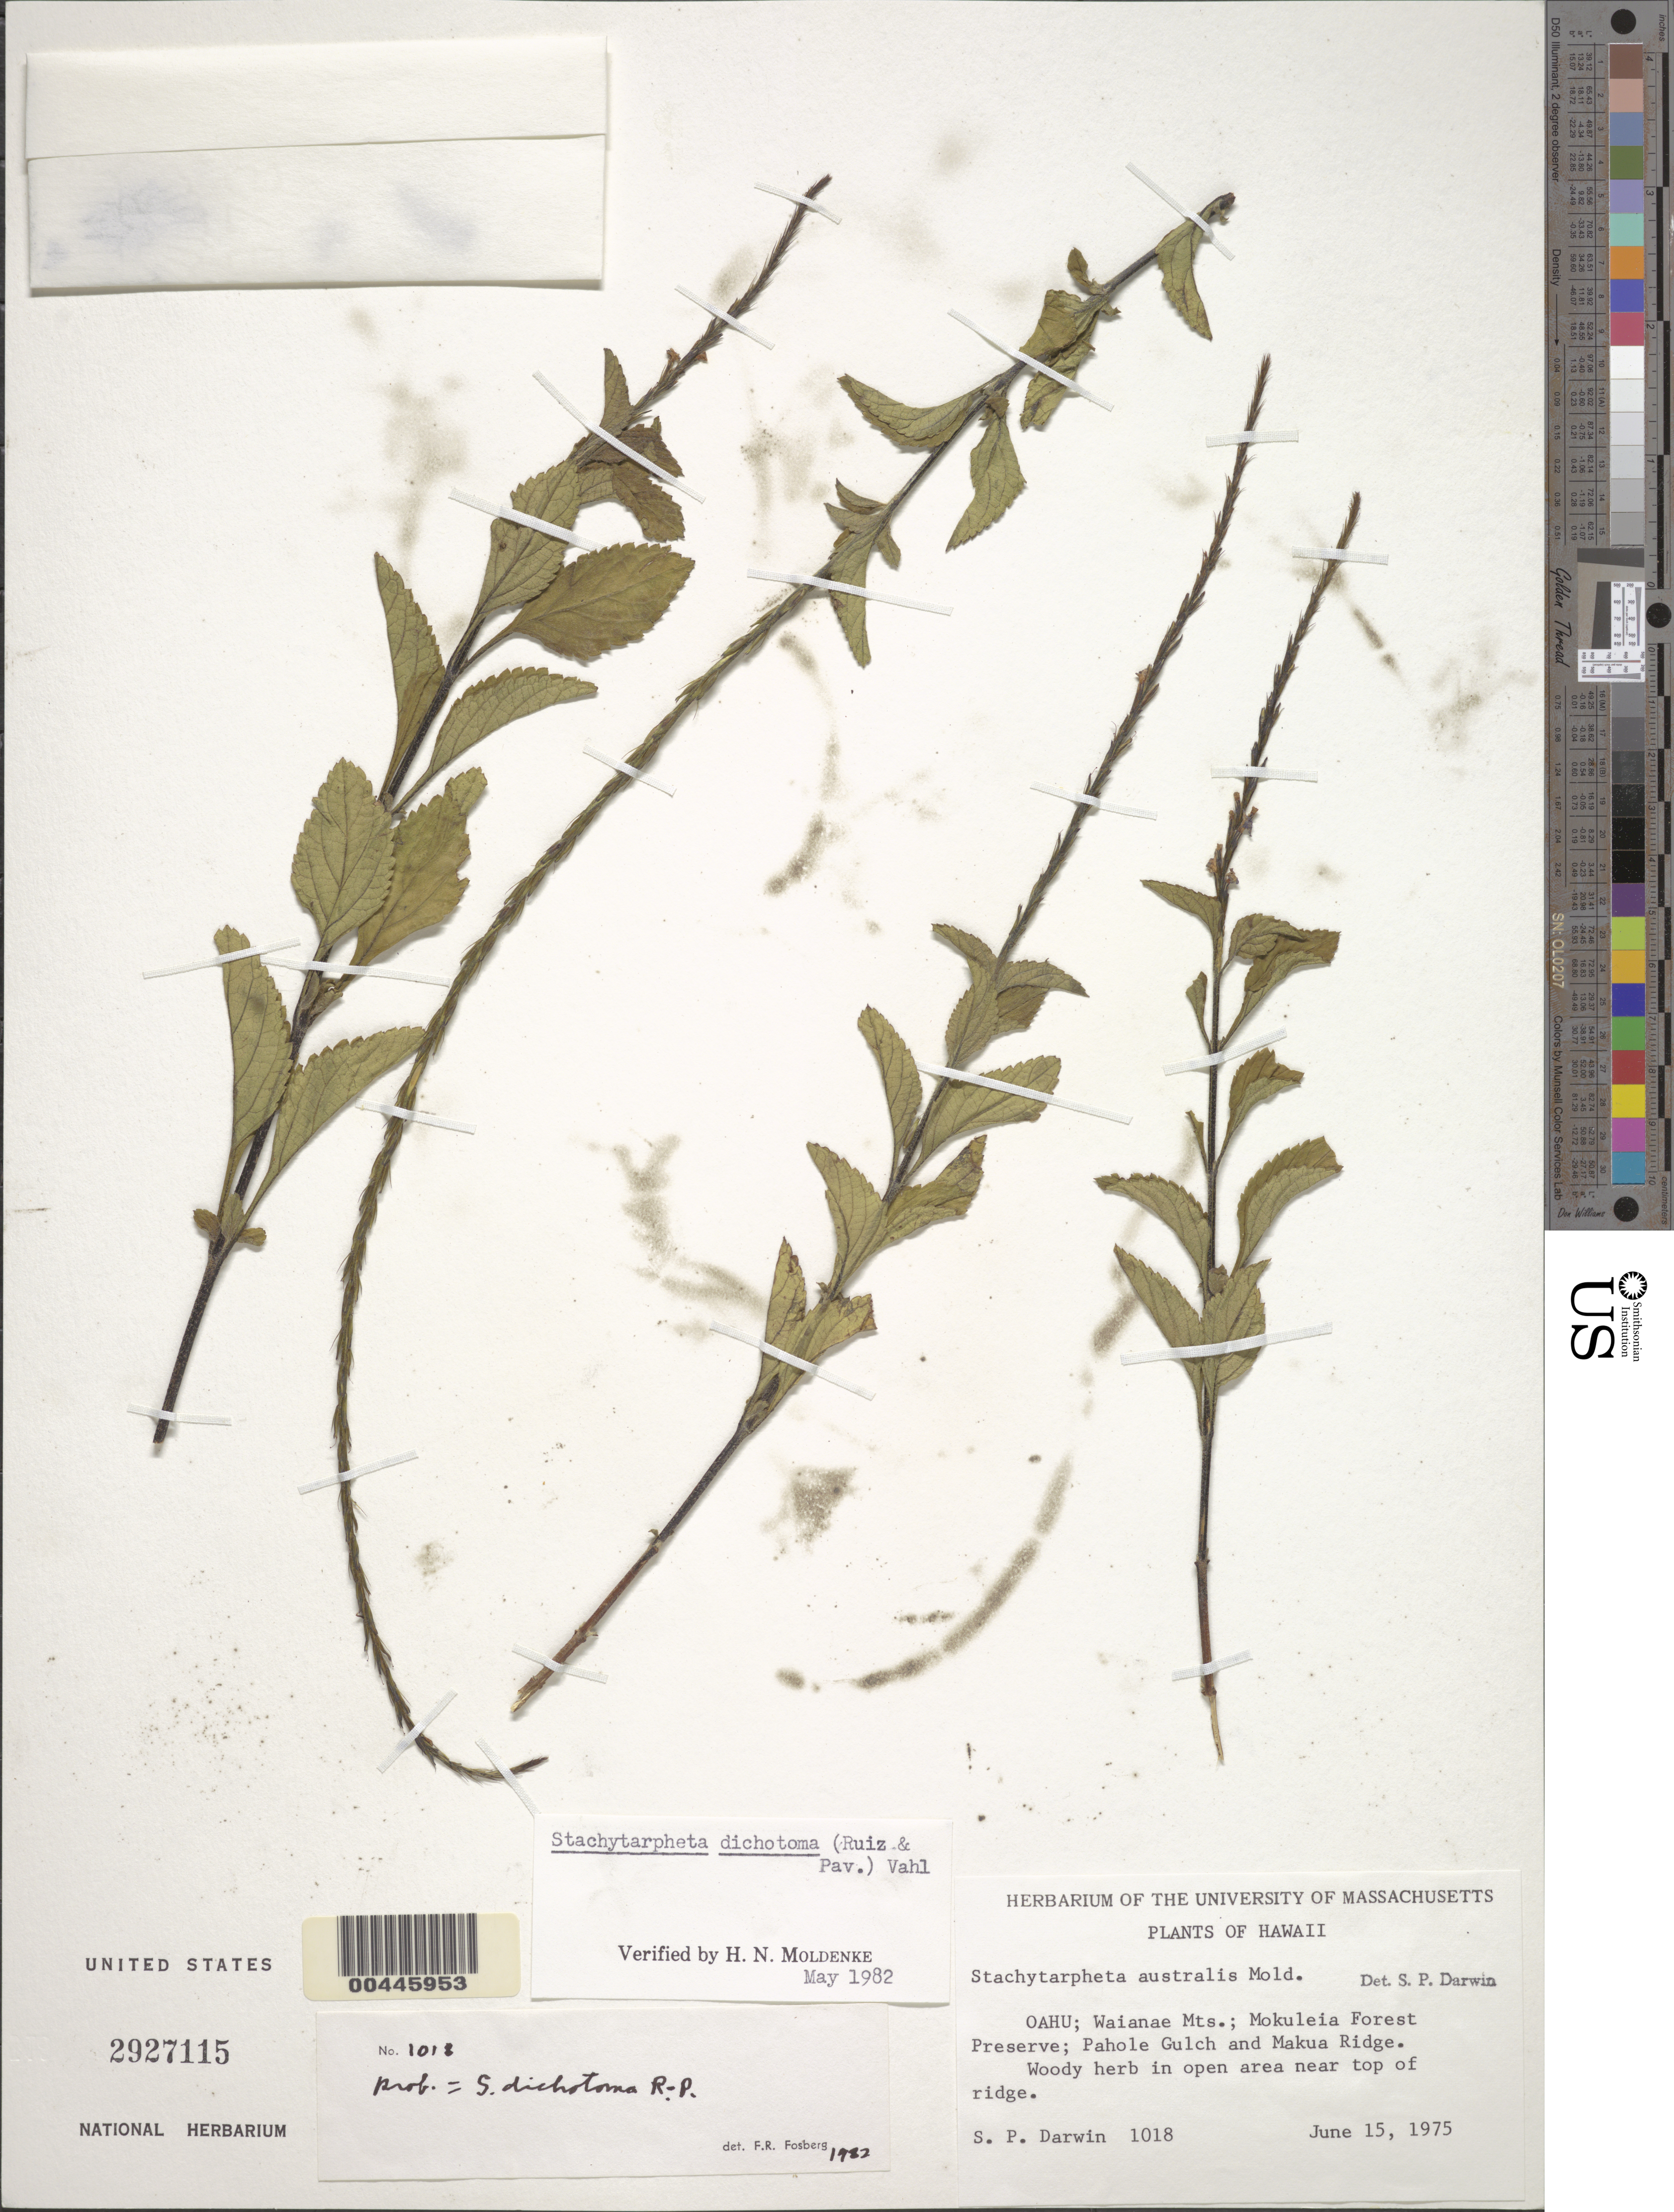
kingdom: Plantae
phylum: Tracheophyta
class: Magnoliopsida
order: Lamiales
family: Verbenaceae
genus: Stachytarpheta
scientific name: Stachytarpheta dichotoma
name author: (Ruiz & Pav.) Vahl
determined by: Moldenke, H. N.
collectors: S. P. Darwin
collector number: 1018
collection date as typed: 15 Jun 1975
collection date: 1975-06-15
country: United States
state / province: Hawaii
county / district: Honolulu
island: Oahu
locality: Waianae Mts., Mokuleia For Pres, Pahole Gulch and Makua Ridge, near top of ridge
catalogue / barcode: US 2927115